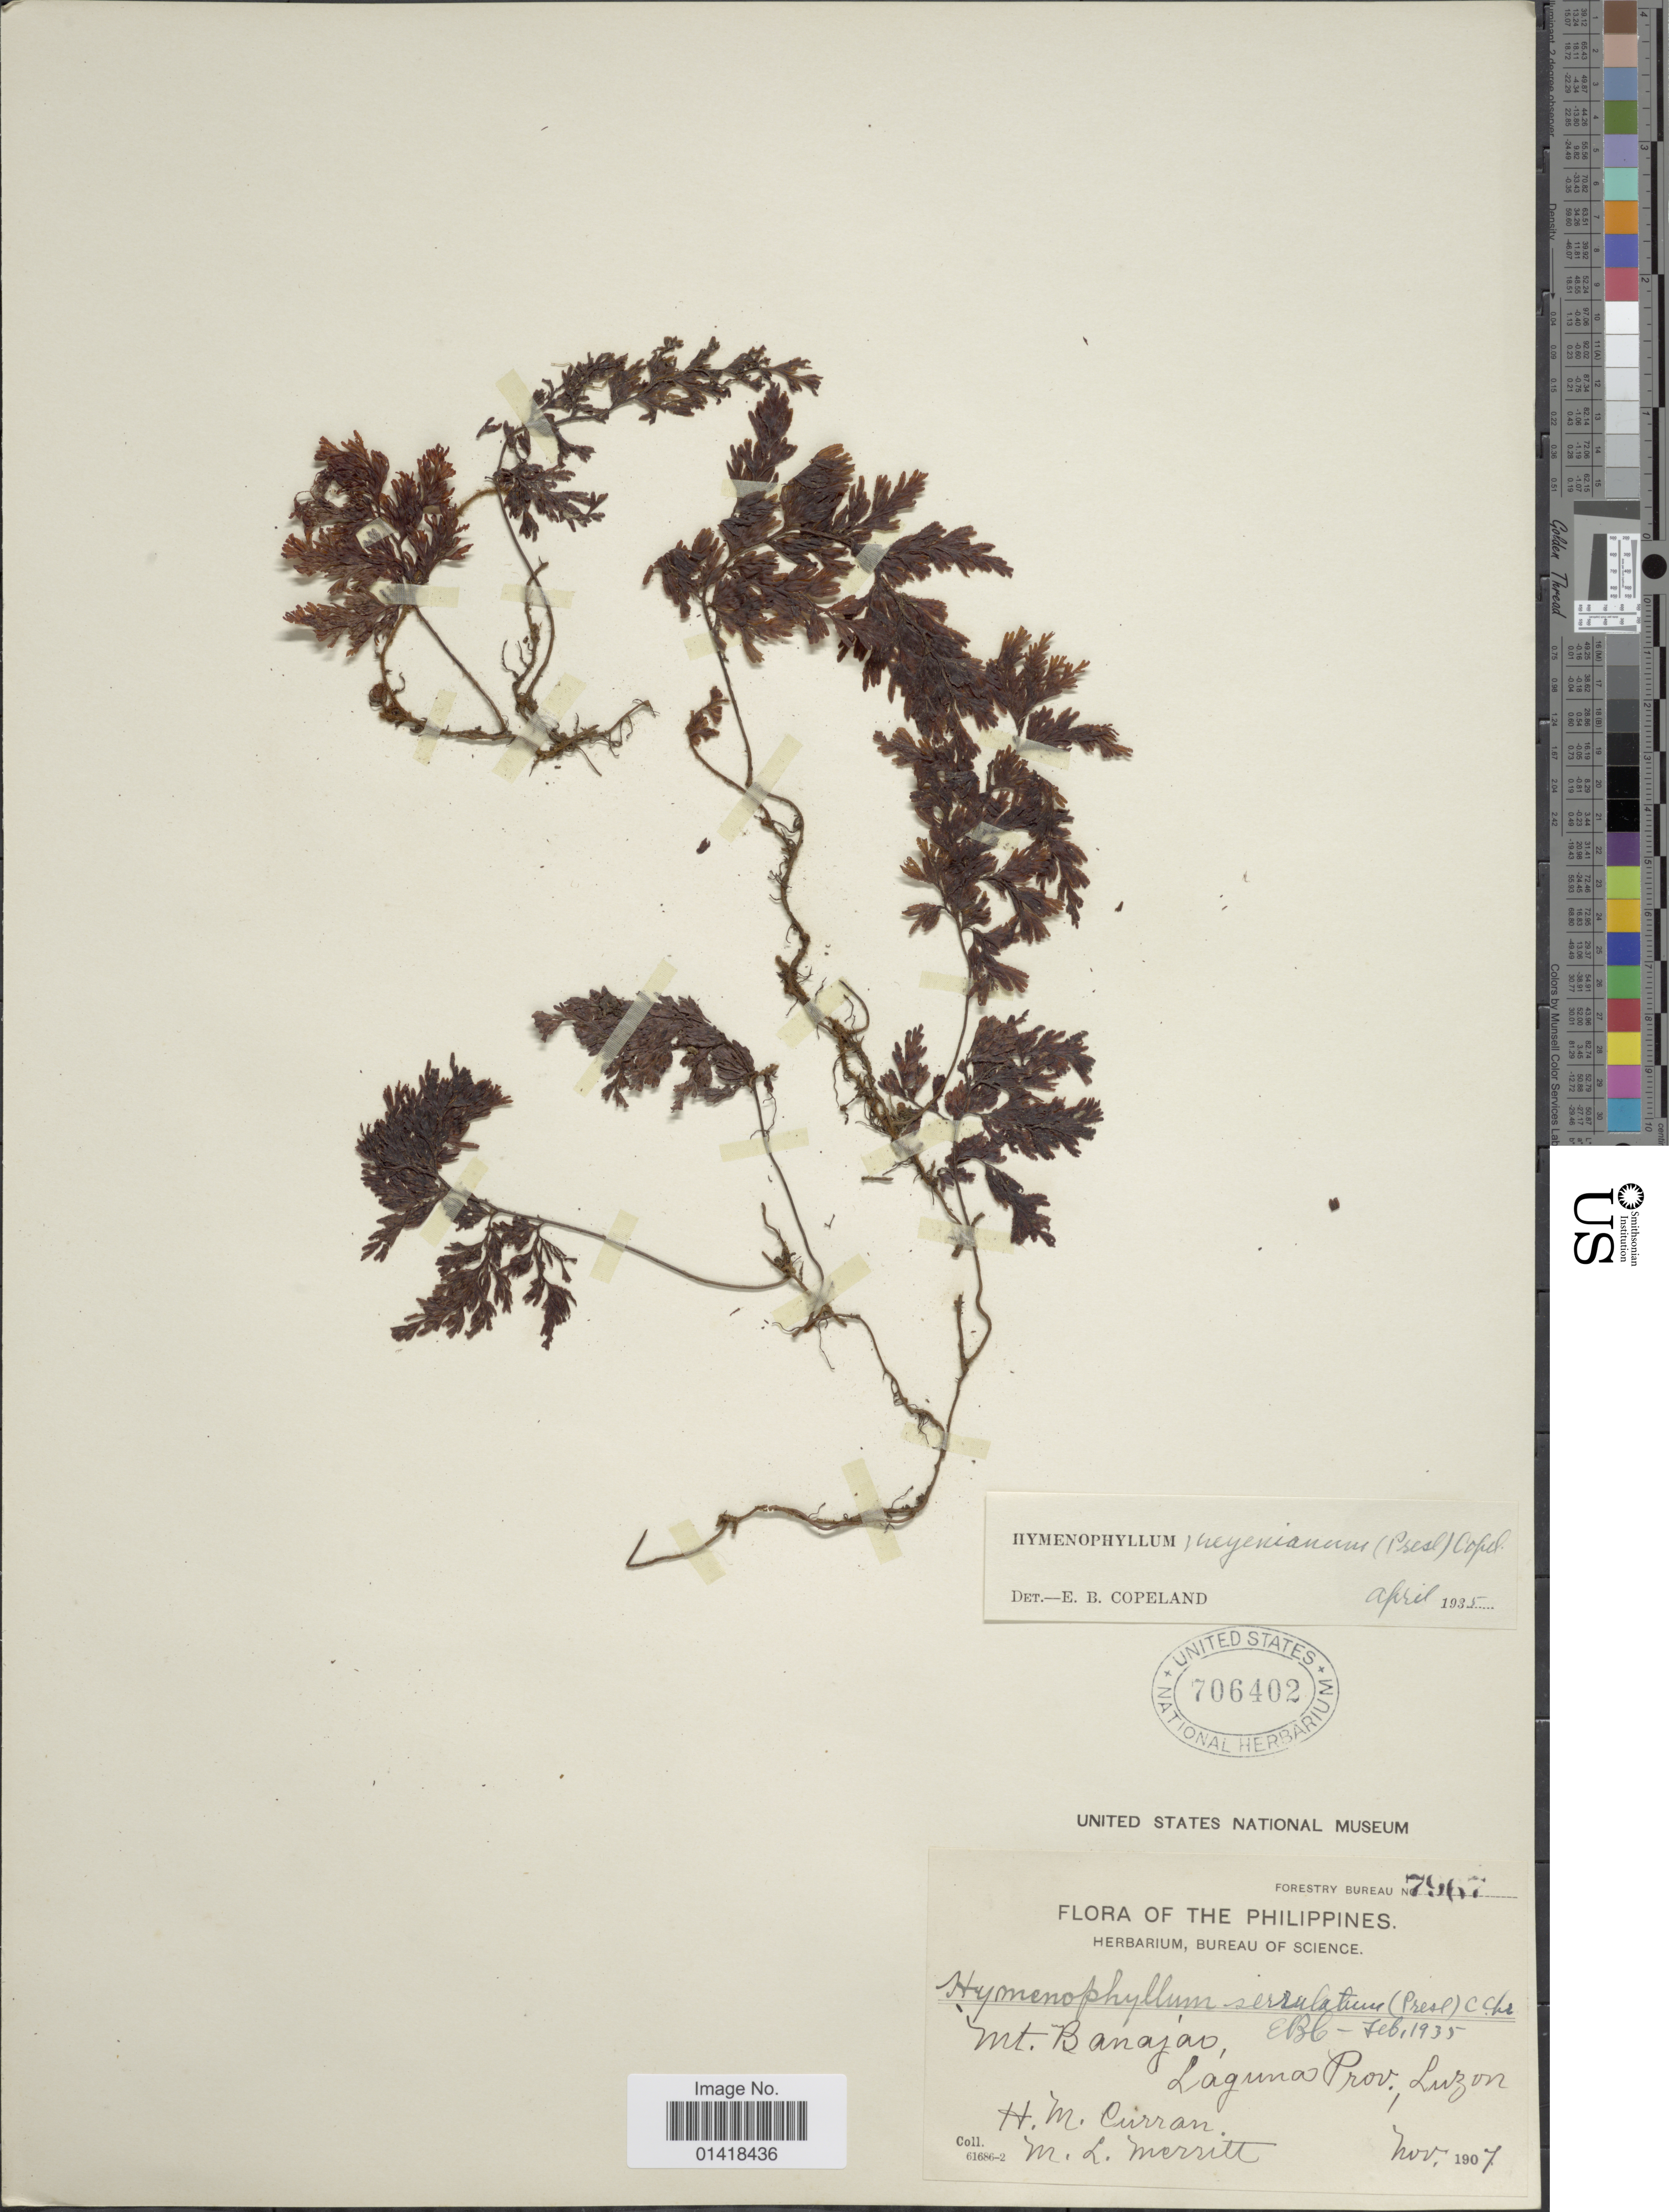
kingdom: Plantae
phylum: Tracheophyta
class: Polypodiopsida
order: Hymenophyllales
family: Hymenophyllaceae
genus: Hymenophyllum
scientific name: Hymenophyllum meyenianum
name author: (C. Presl) Copel.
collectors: H. M. Curran & M. L. Merritt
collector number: Forestry Bureau 7967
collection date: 1907-11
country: Philippines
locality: The Philippines. Mt. Banajao, Laguna Prov. Luzon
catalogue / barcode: US 706402